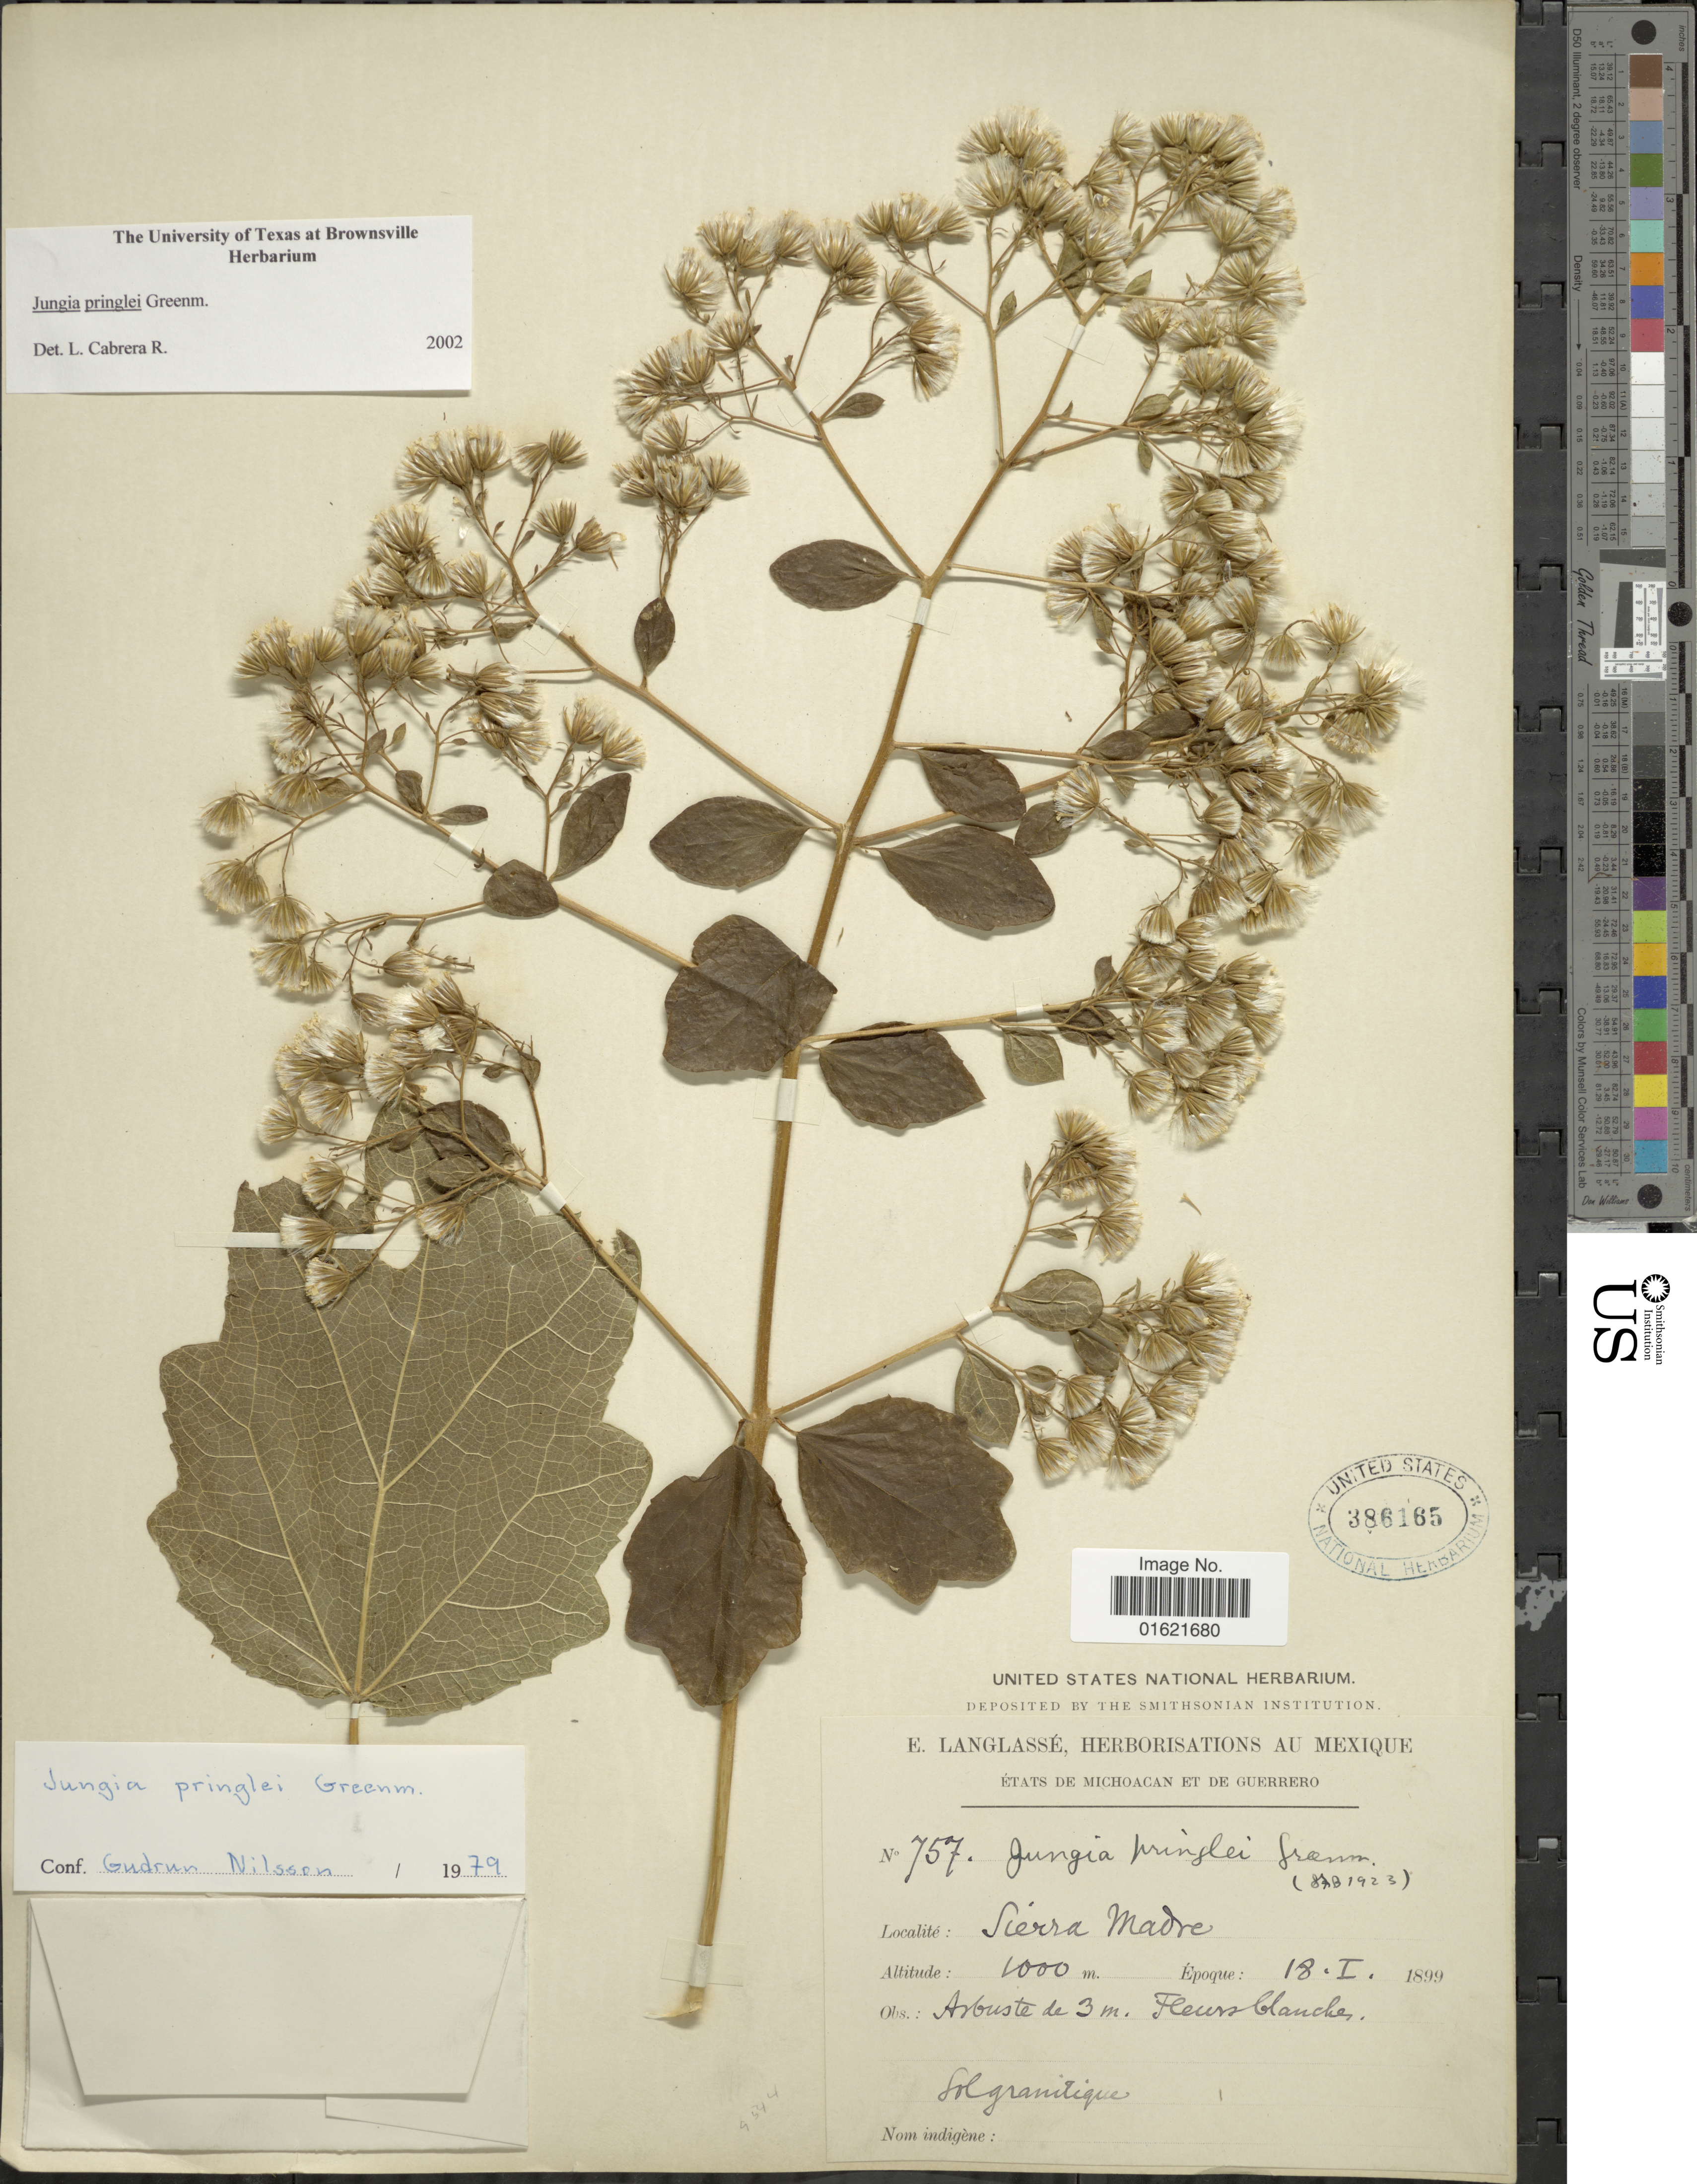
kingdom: Plantae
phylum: Tracheophyta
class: Magnoliopsida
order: Asterales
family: Asteraceae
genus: Jungia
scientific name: Jungia pringlei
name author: Greenm.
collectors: E. Langlassé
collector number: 757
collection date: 1899-01-18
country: Mexico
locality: Etats de Mcihoacan et de Guerrero. Sierra Madre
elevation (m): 1000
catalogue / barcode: US 386165